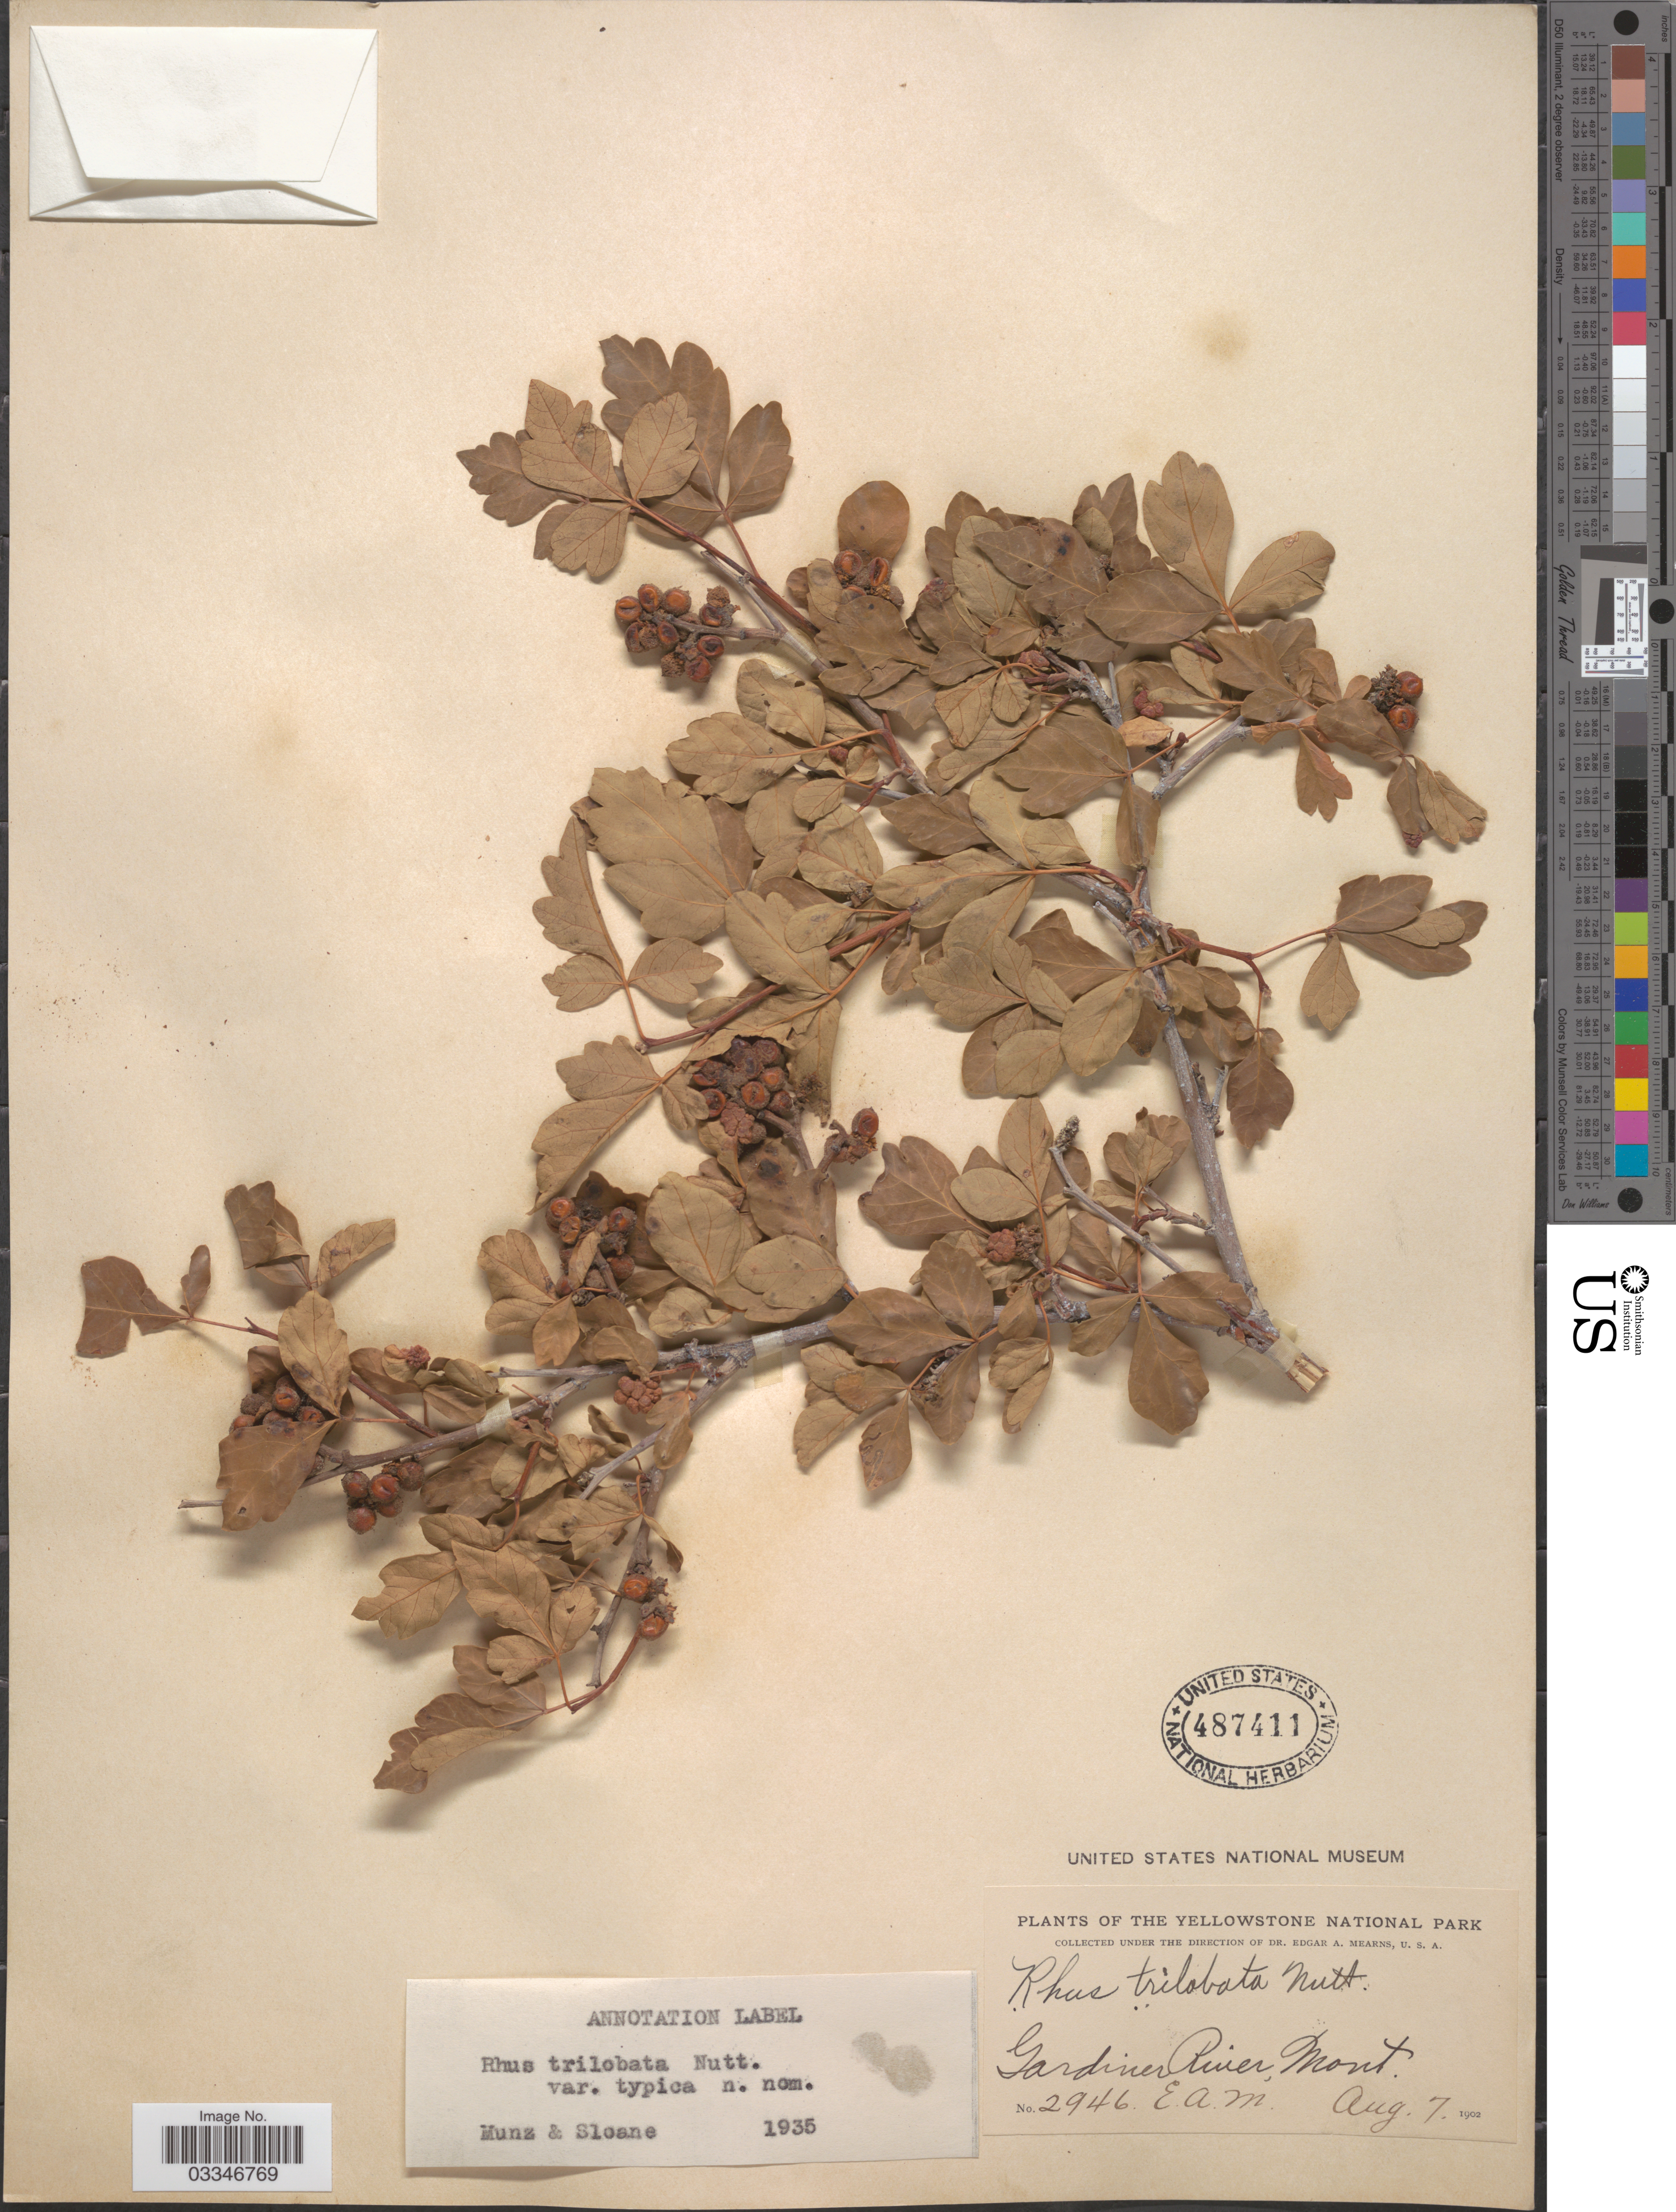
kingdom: Plantae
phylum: Tracheophyta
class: Magnoliopsida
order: Sapindales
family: Anacardiaceae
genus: Rhus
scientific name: Rhus trilobata var. typica Munz & Sloane ined.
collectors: E. A. Mearns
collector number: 2946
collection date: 1902-08-07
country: United States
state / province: Montana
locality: The Yellowstone National Park. Gardiner River.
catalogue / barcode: US 487411